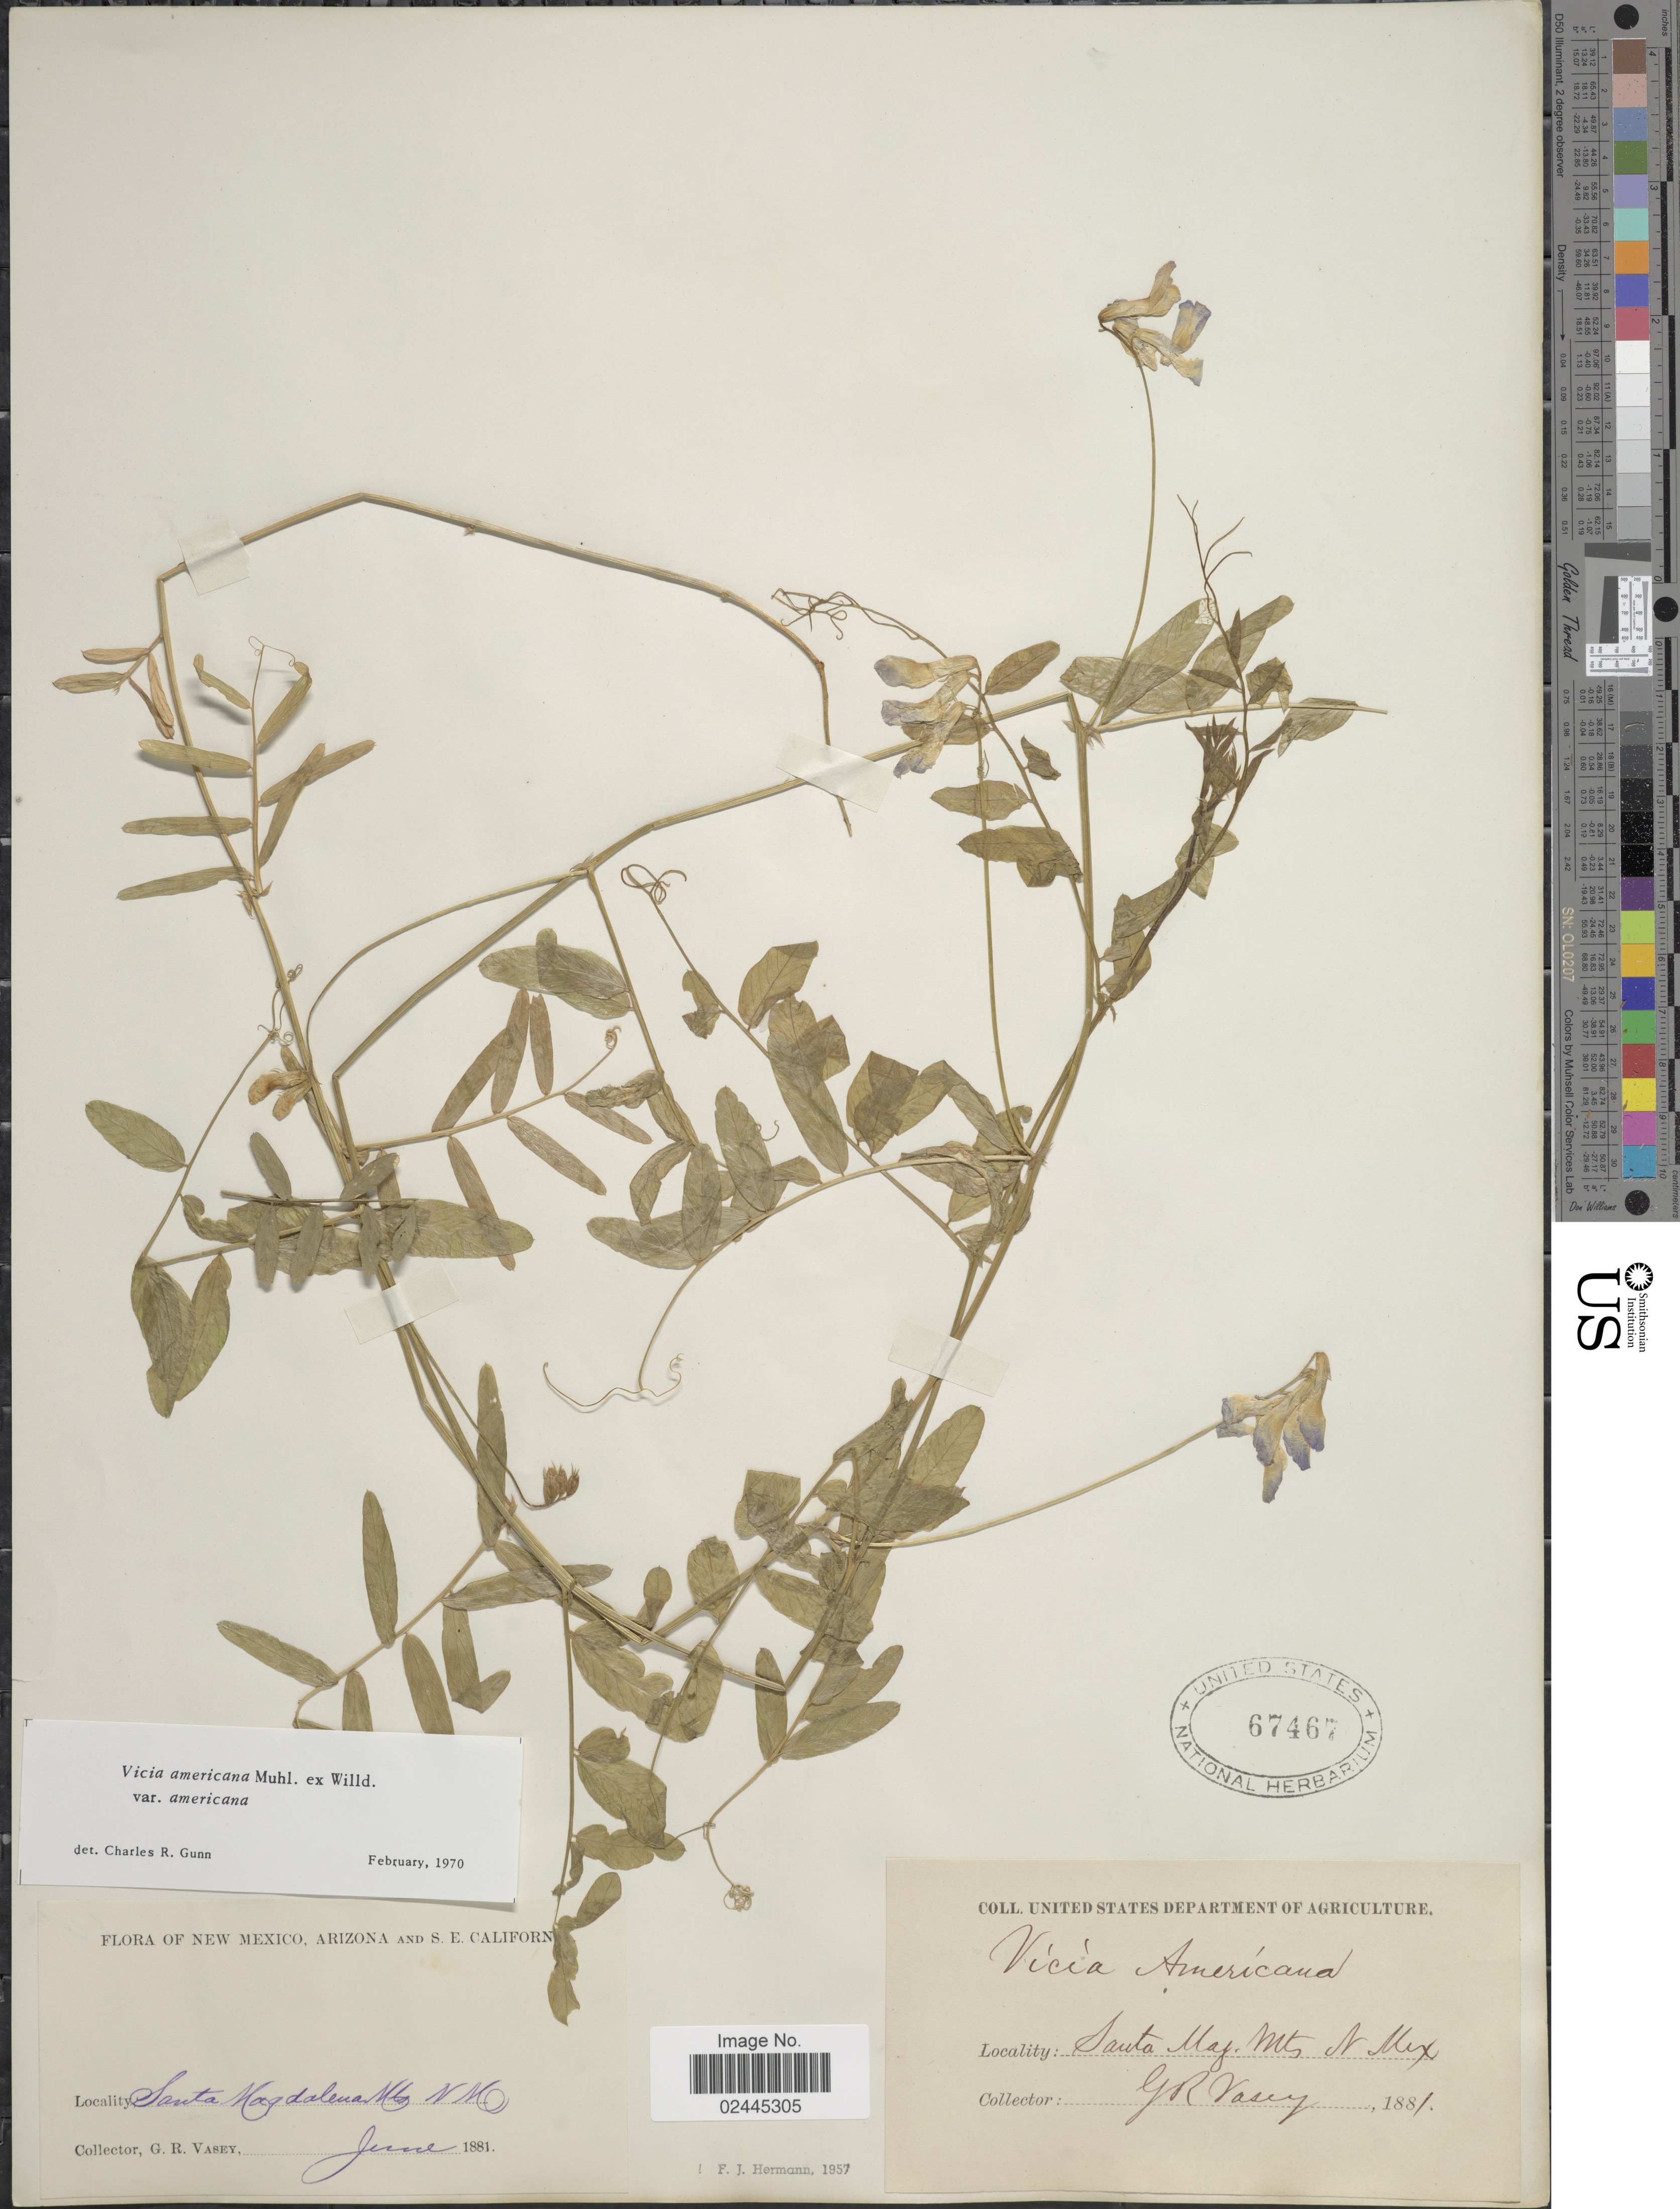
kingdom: Plantae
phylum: Tracheophyta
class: Magnoliopsida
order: Fabales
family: Fabaceae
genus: Vicia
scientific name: Vicia americana var. americana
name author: Muhl. ex Willd.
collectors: G. R. Vasey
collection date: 1881-06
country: United States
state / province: New Mexico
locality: Santa Magdalena Mts.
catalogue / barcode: US 67467